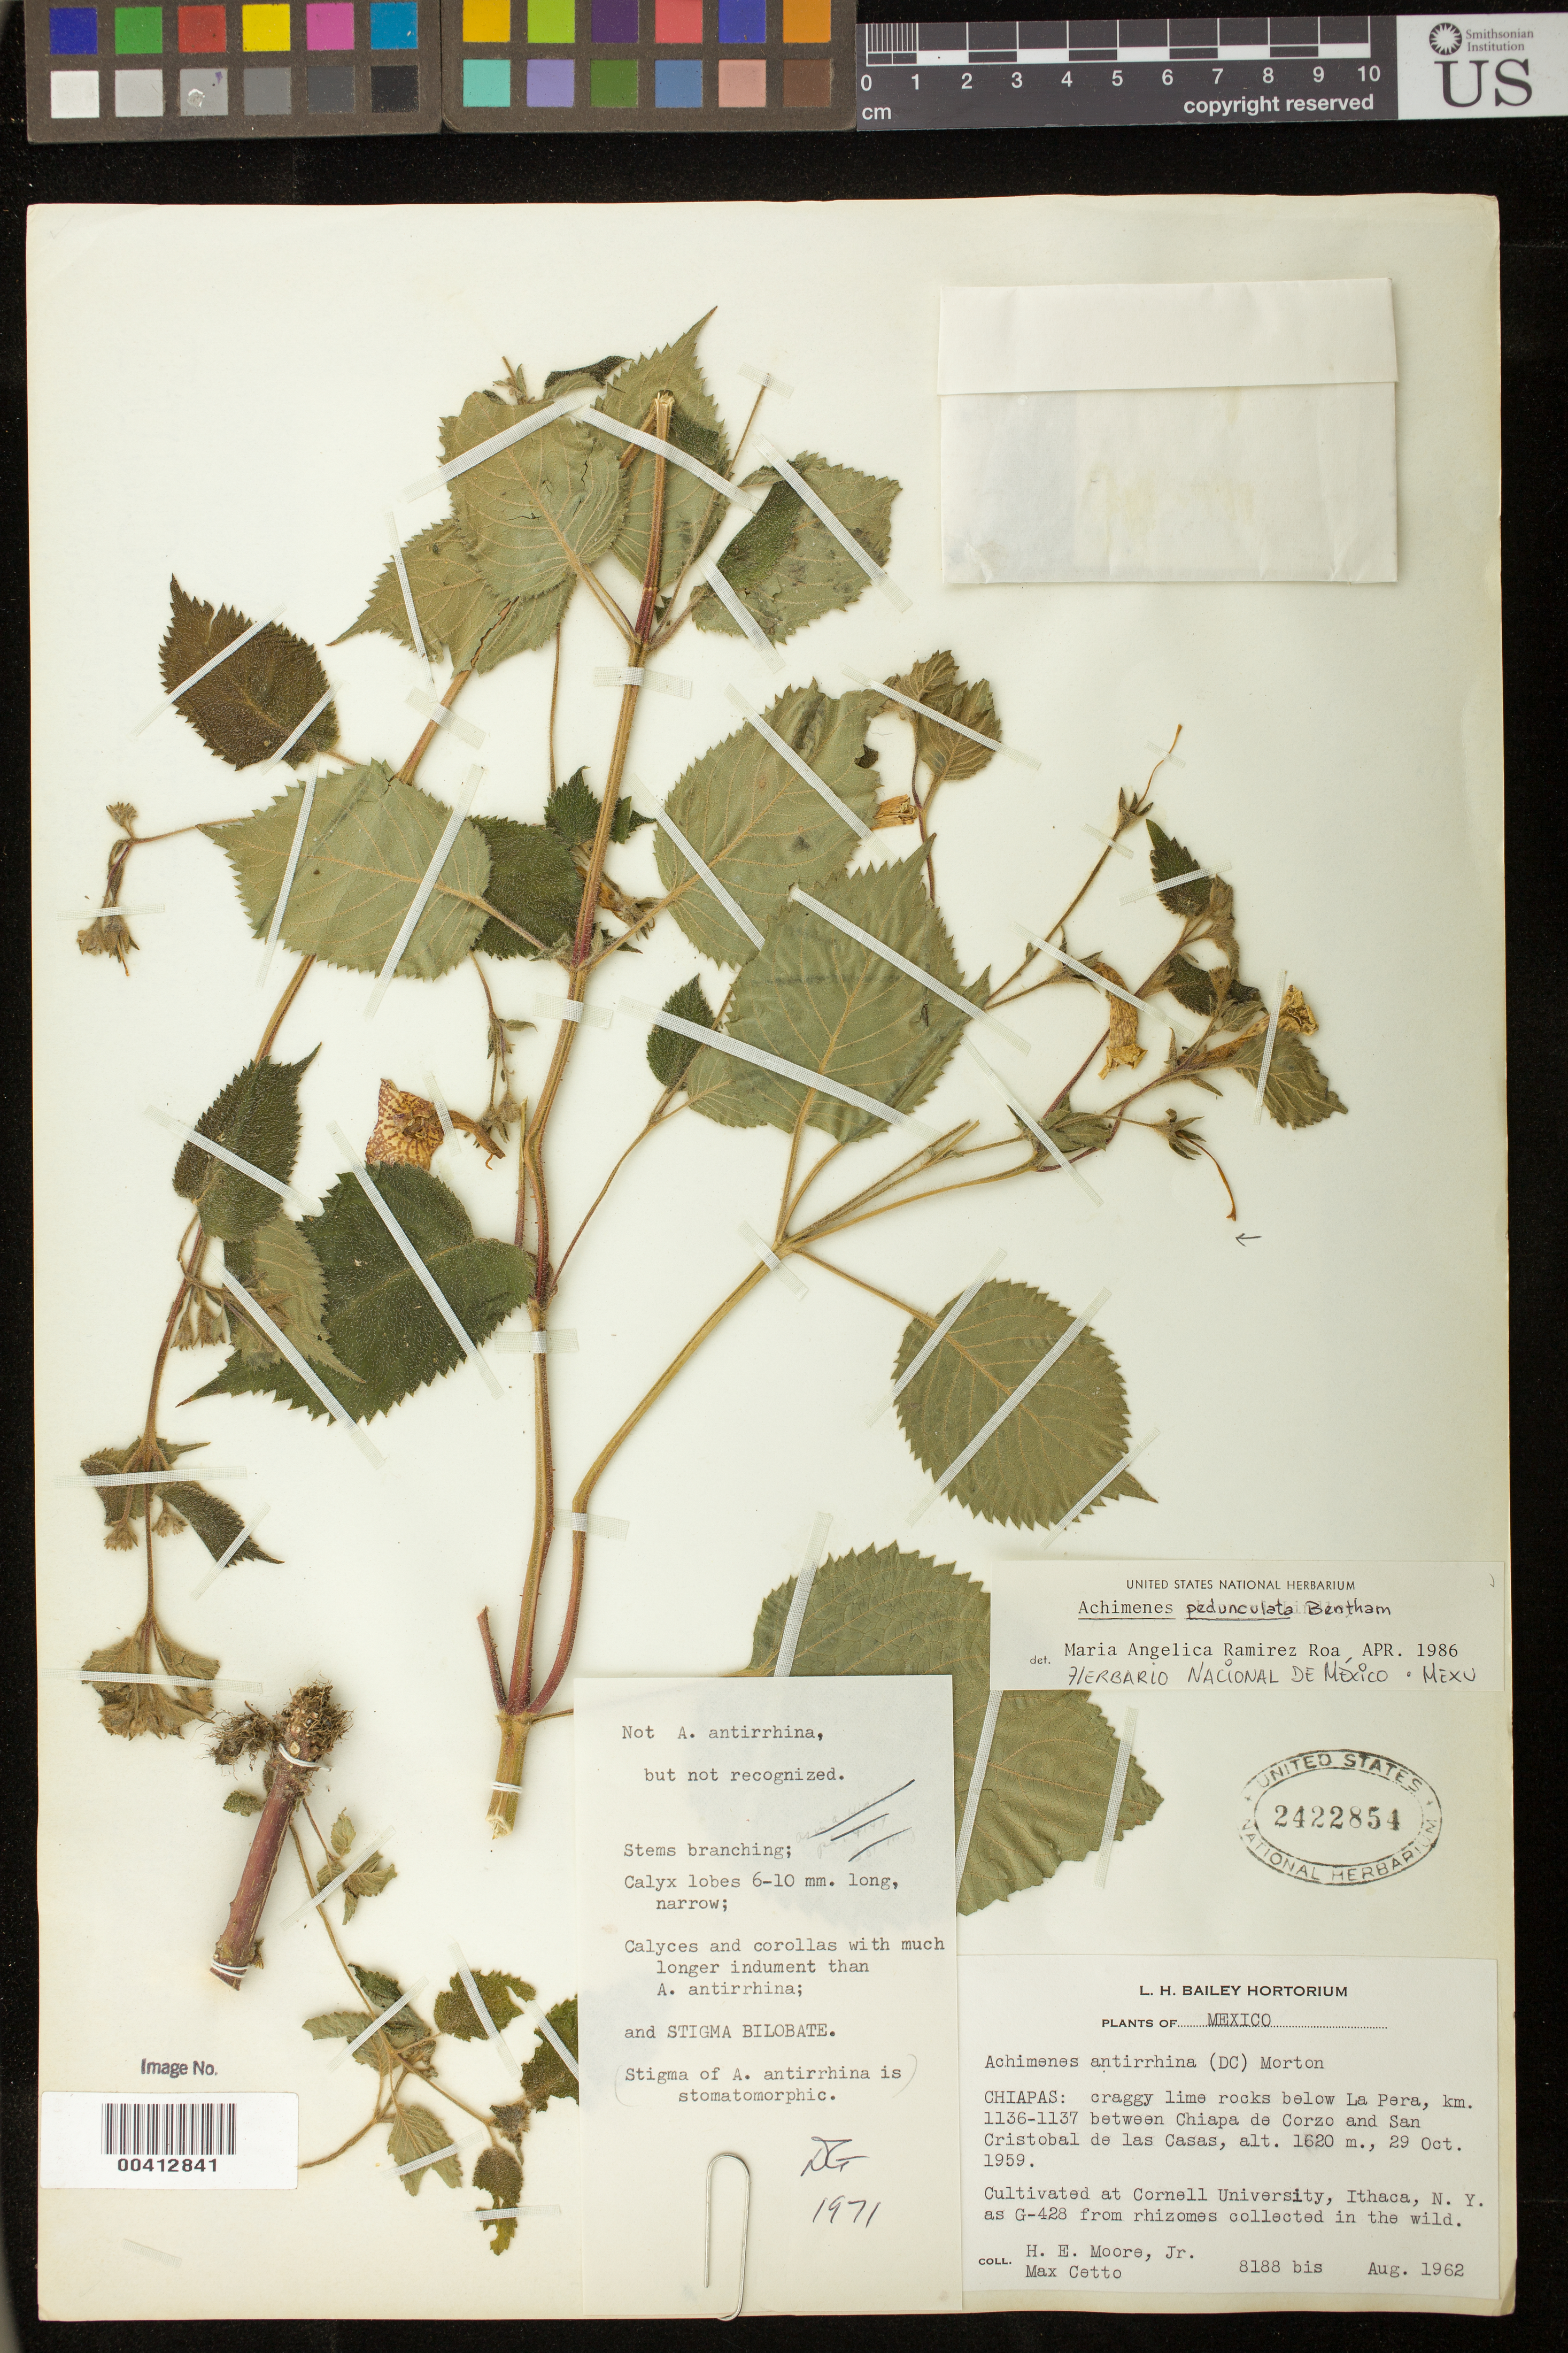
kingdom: Plantae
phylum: Tracheophyta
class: Magnoliopsida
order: Lamiales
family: Gesneriaceae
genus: Achimenes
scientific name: Achimenes pedunculata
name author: Benth.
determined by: Skog, Laurence E.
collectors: H. E. Moore & M. Cetto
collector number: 8188 bis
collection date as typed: Aug 1962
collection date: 1962-08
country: Mexico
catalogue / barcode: US 2422854